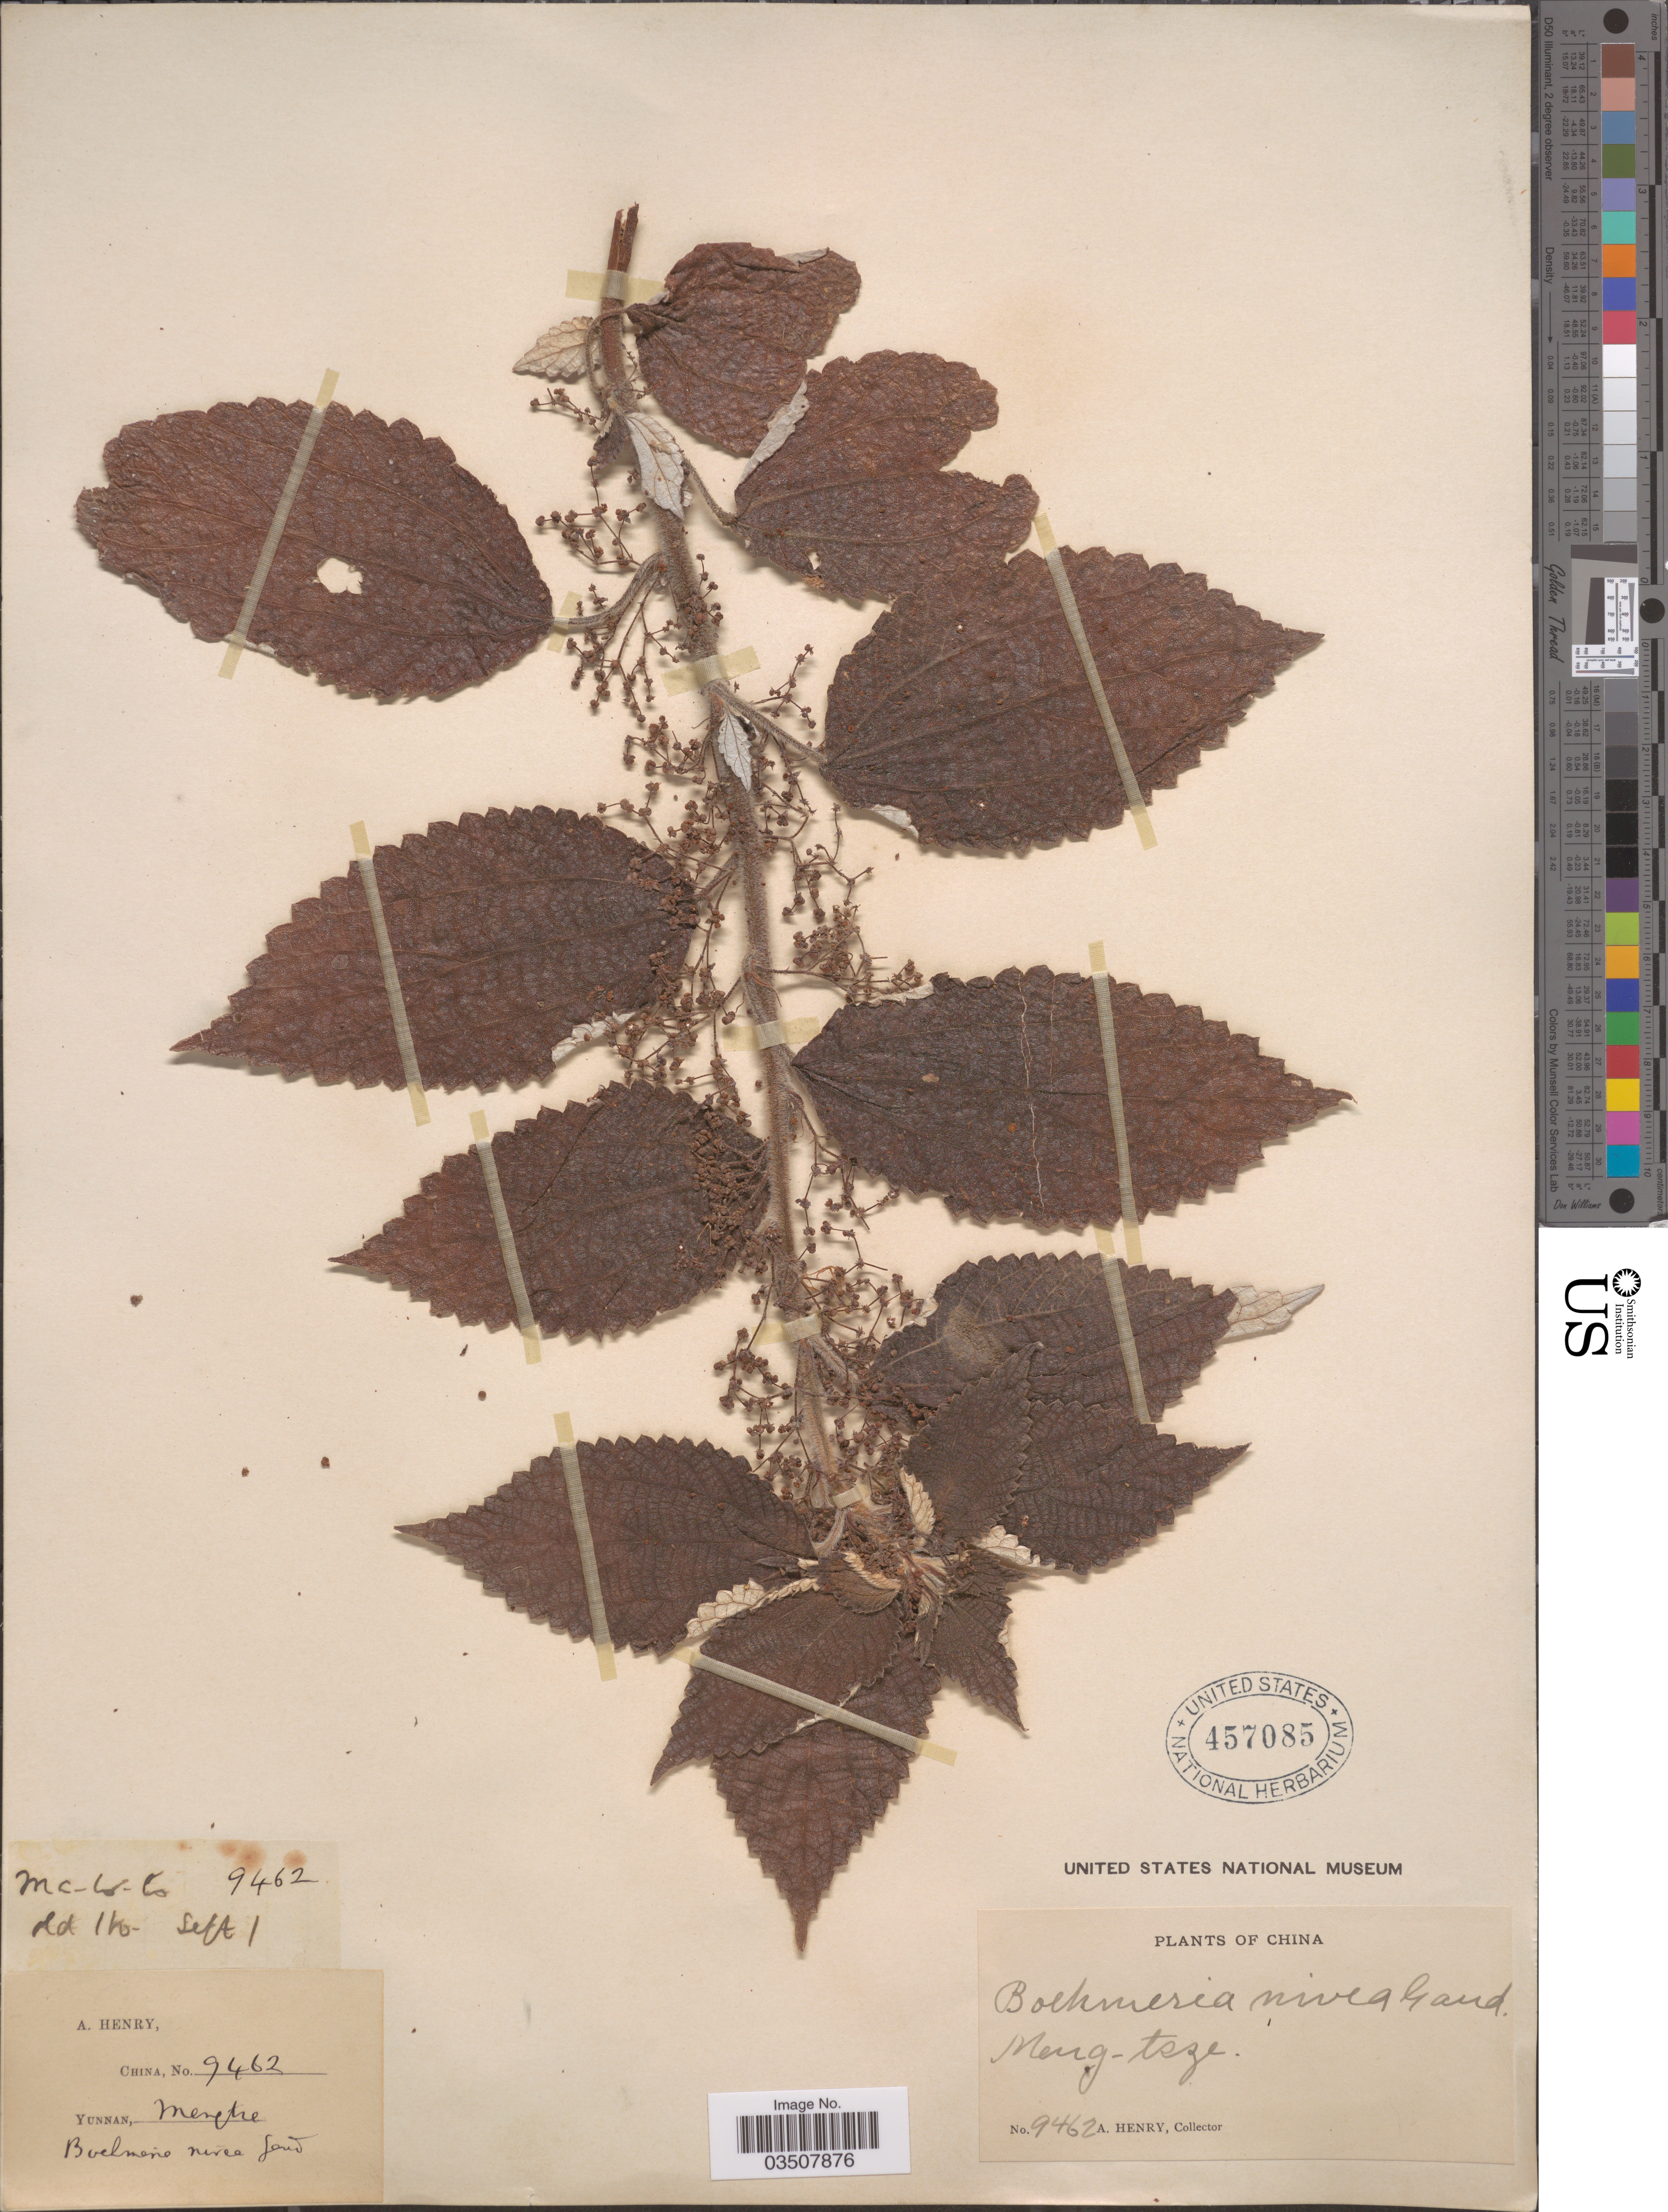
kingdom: Plantae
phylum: Tracheophyta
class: Magnoliopsida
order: Rosales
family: Urticaceae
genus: Boehmeria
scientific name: Boehmeria nivea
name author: (L.) Gaudich.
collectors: A. Henry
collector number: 9462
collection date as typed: Transcribed d/m/y: /9/1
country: China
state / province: Yunnan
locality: Meng-tsze.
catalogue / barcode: US 457085